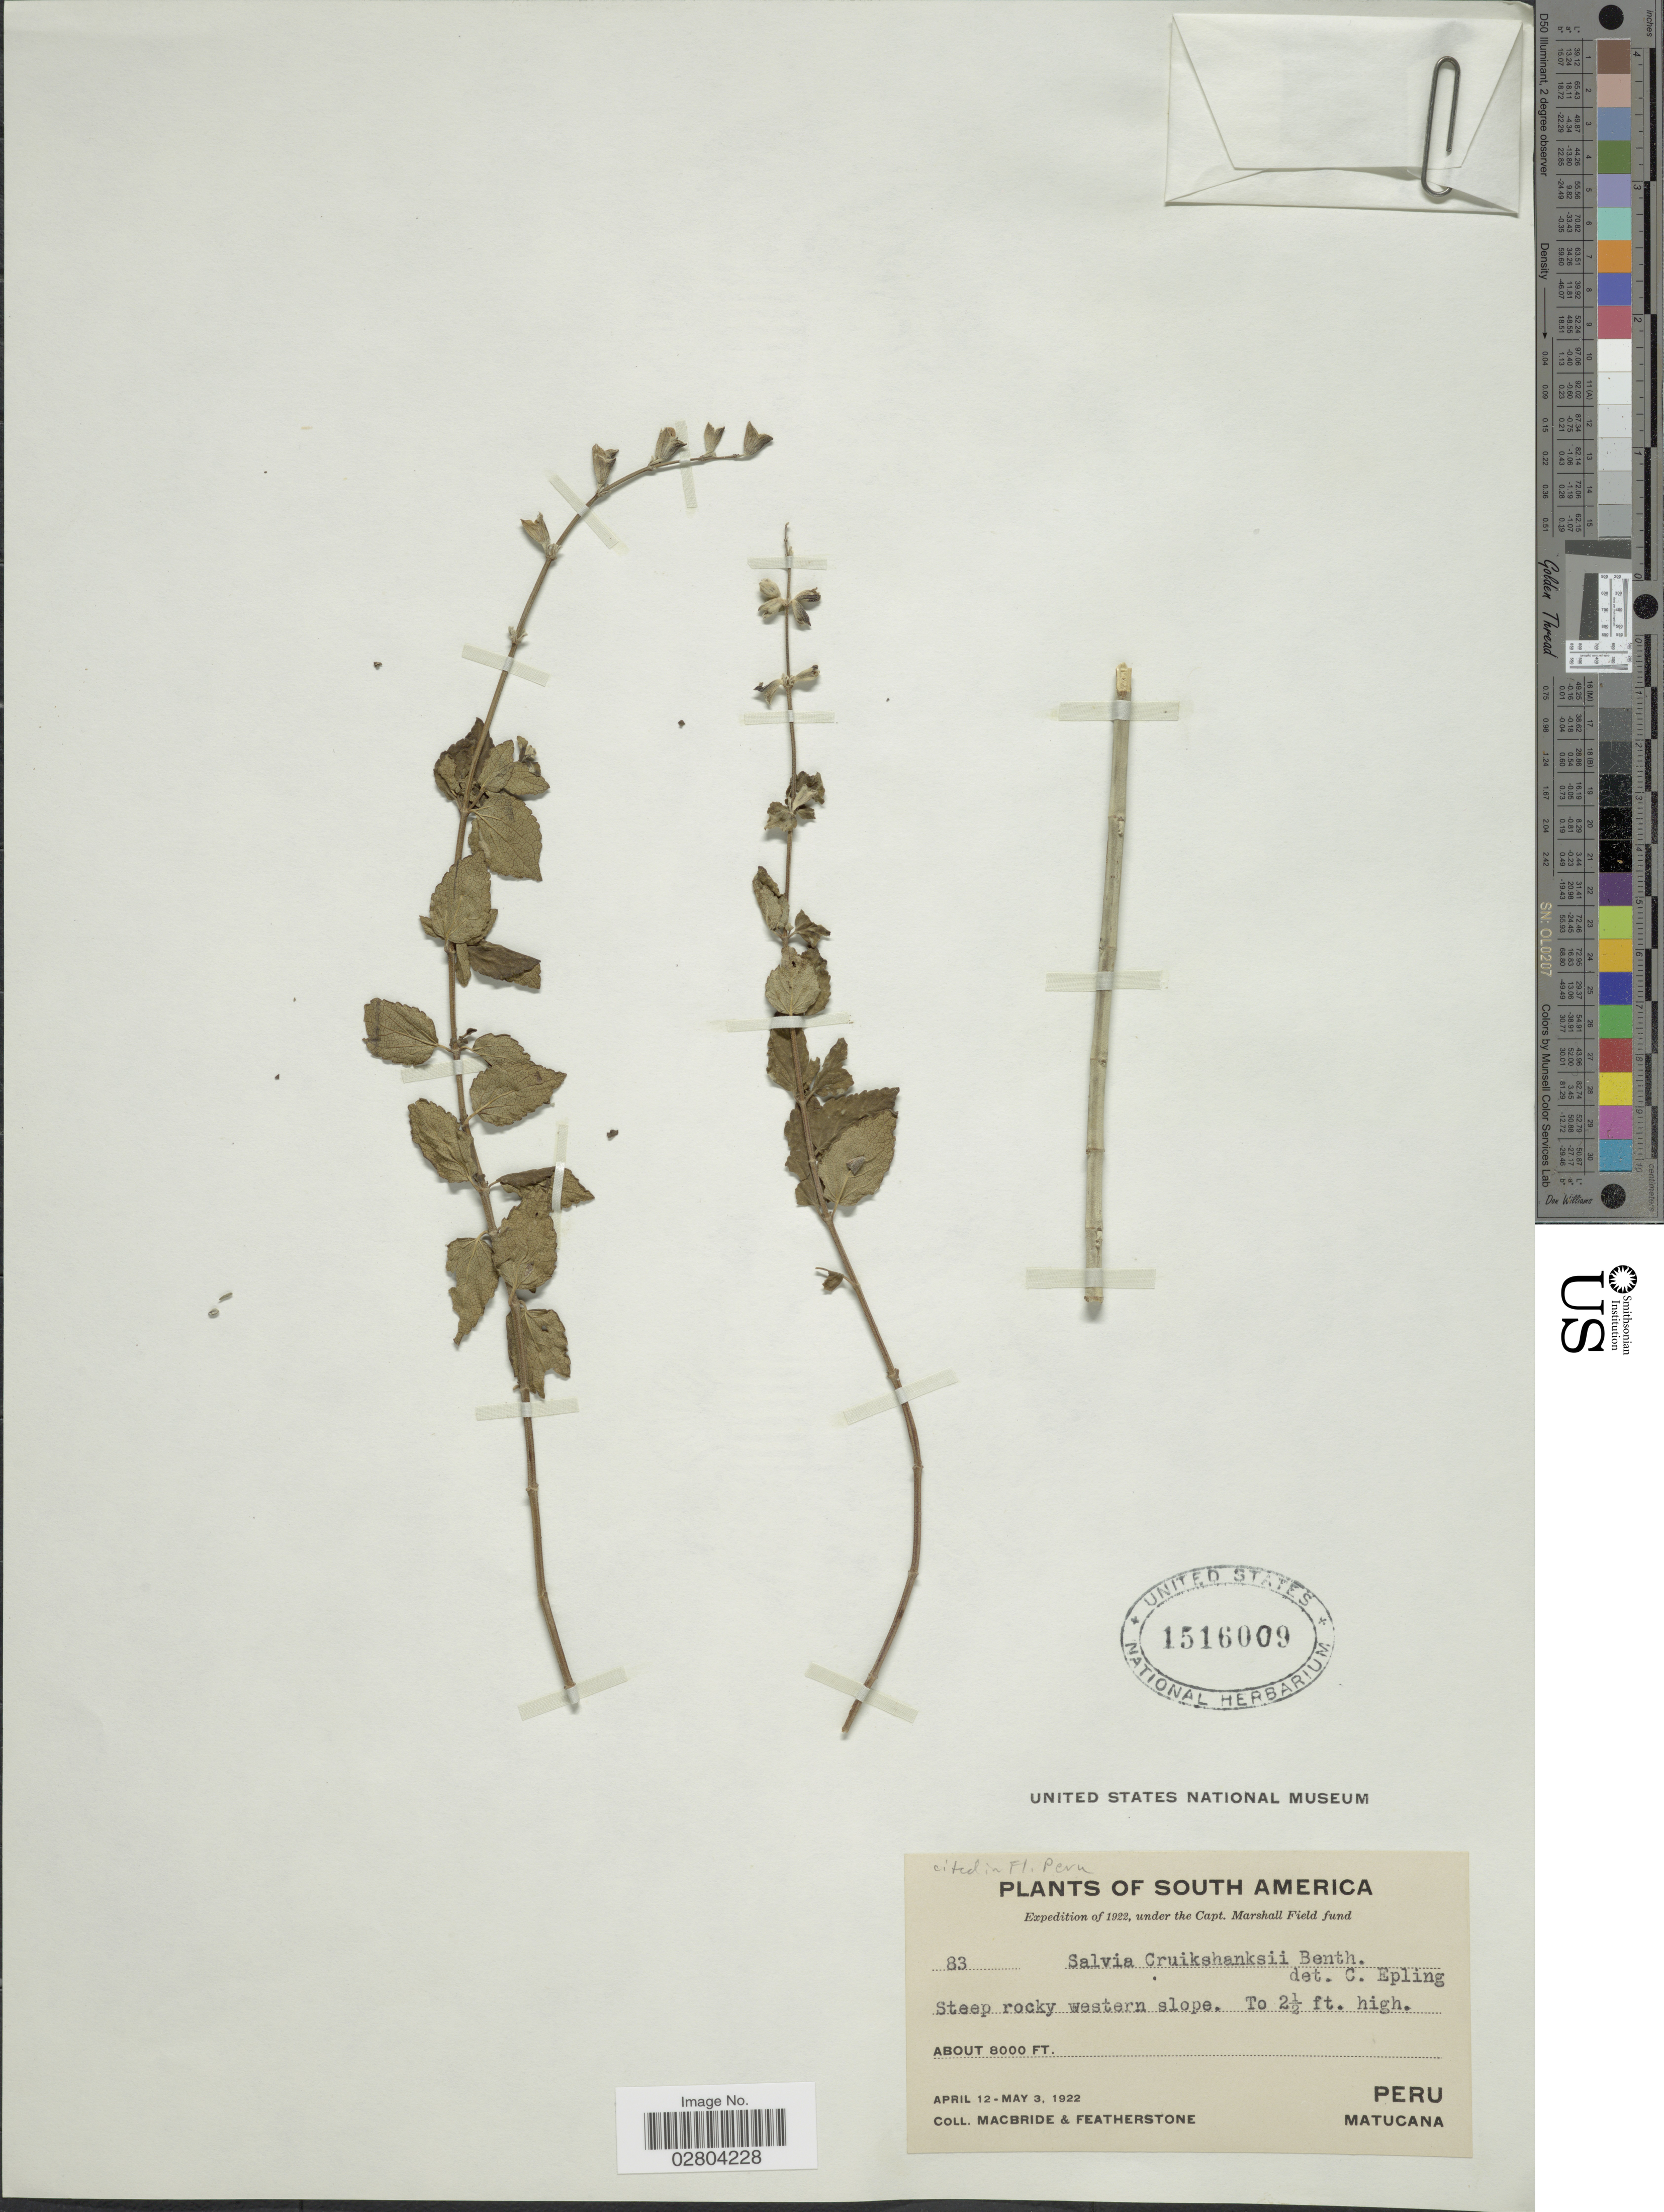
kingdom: Plantae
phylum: Tracheophyta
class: Magnoliopsida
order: Lamiales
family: Lamiaceae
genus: Salvia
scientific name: Salvia cruckshanksii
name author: Benth.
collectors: Macbride, -- & -. Featherstone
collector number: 83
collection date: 1922-04-12/1922-05-03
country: Peru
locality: Steep rocky western slope. Matucana.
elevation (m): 2438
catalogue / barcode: US 1516009